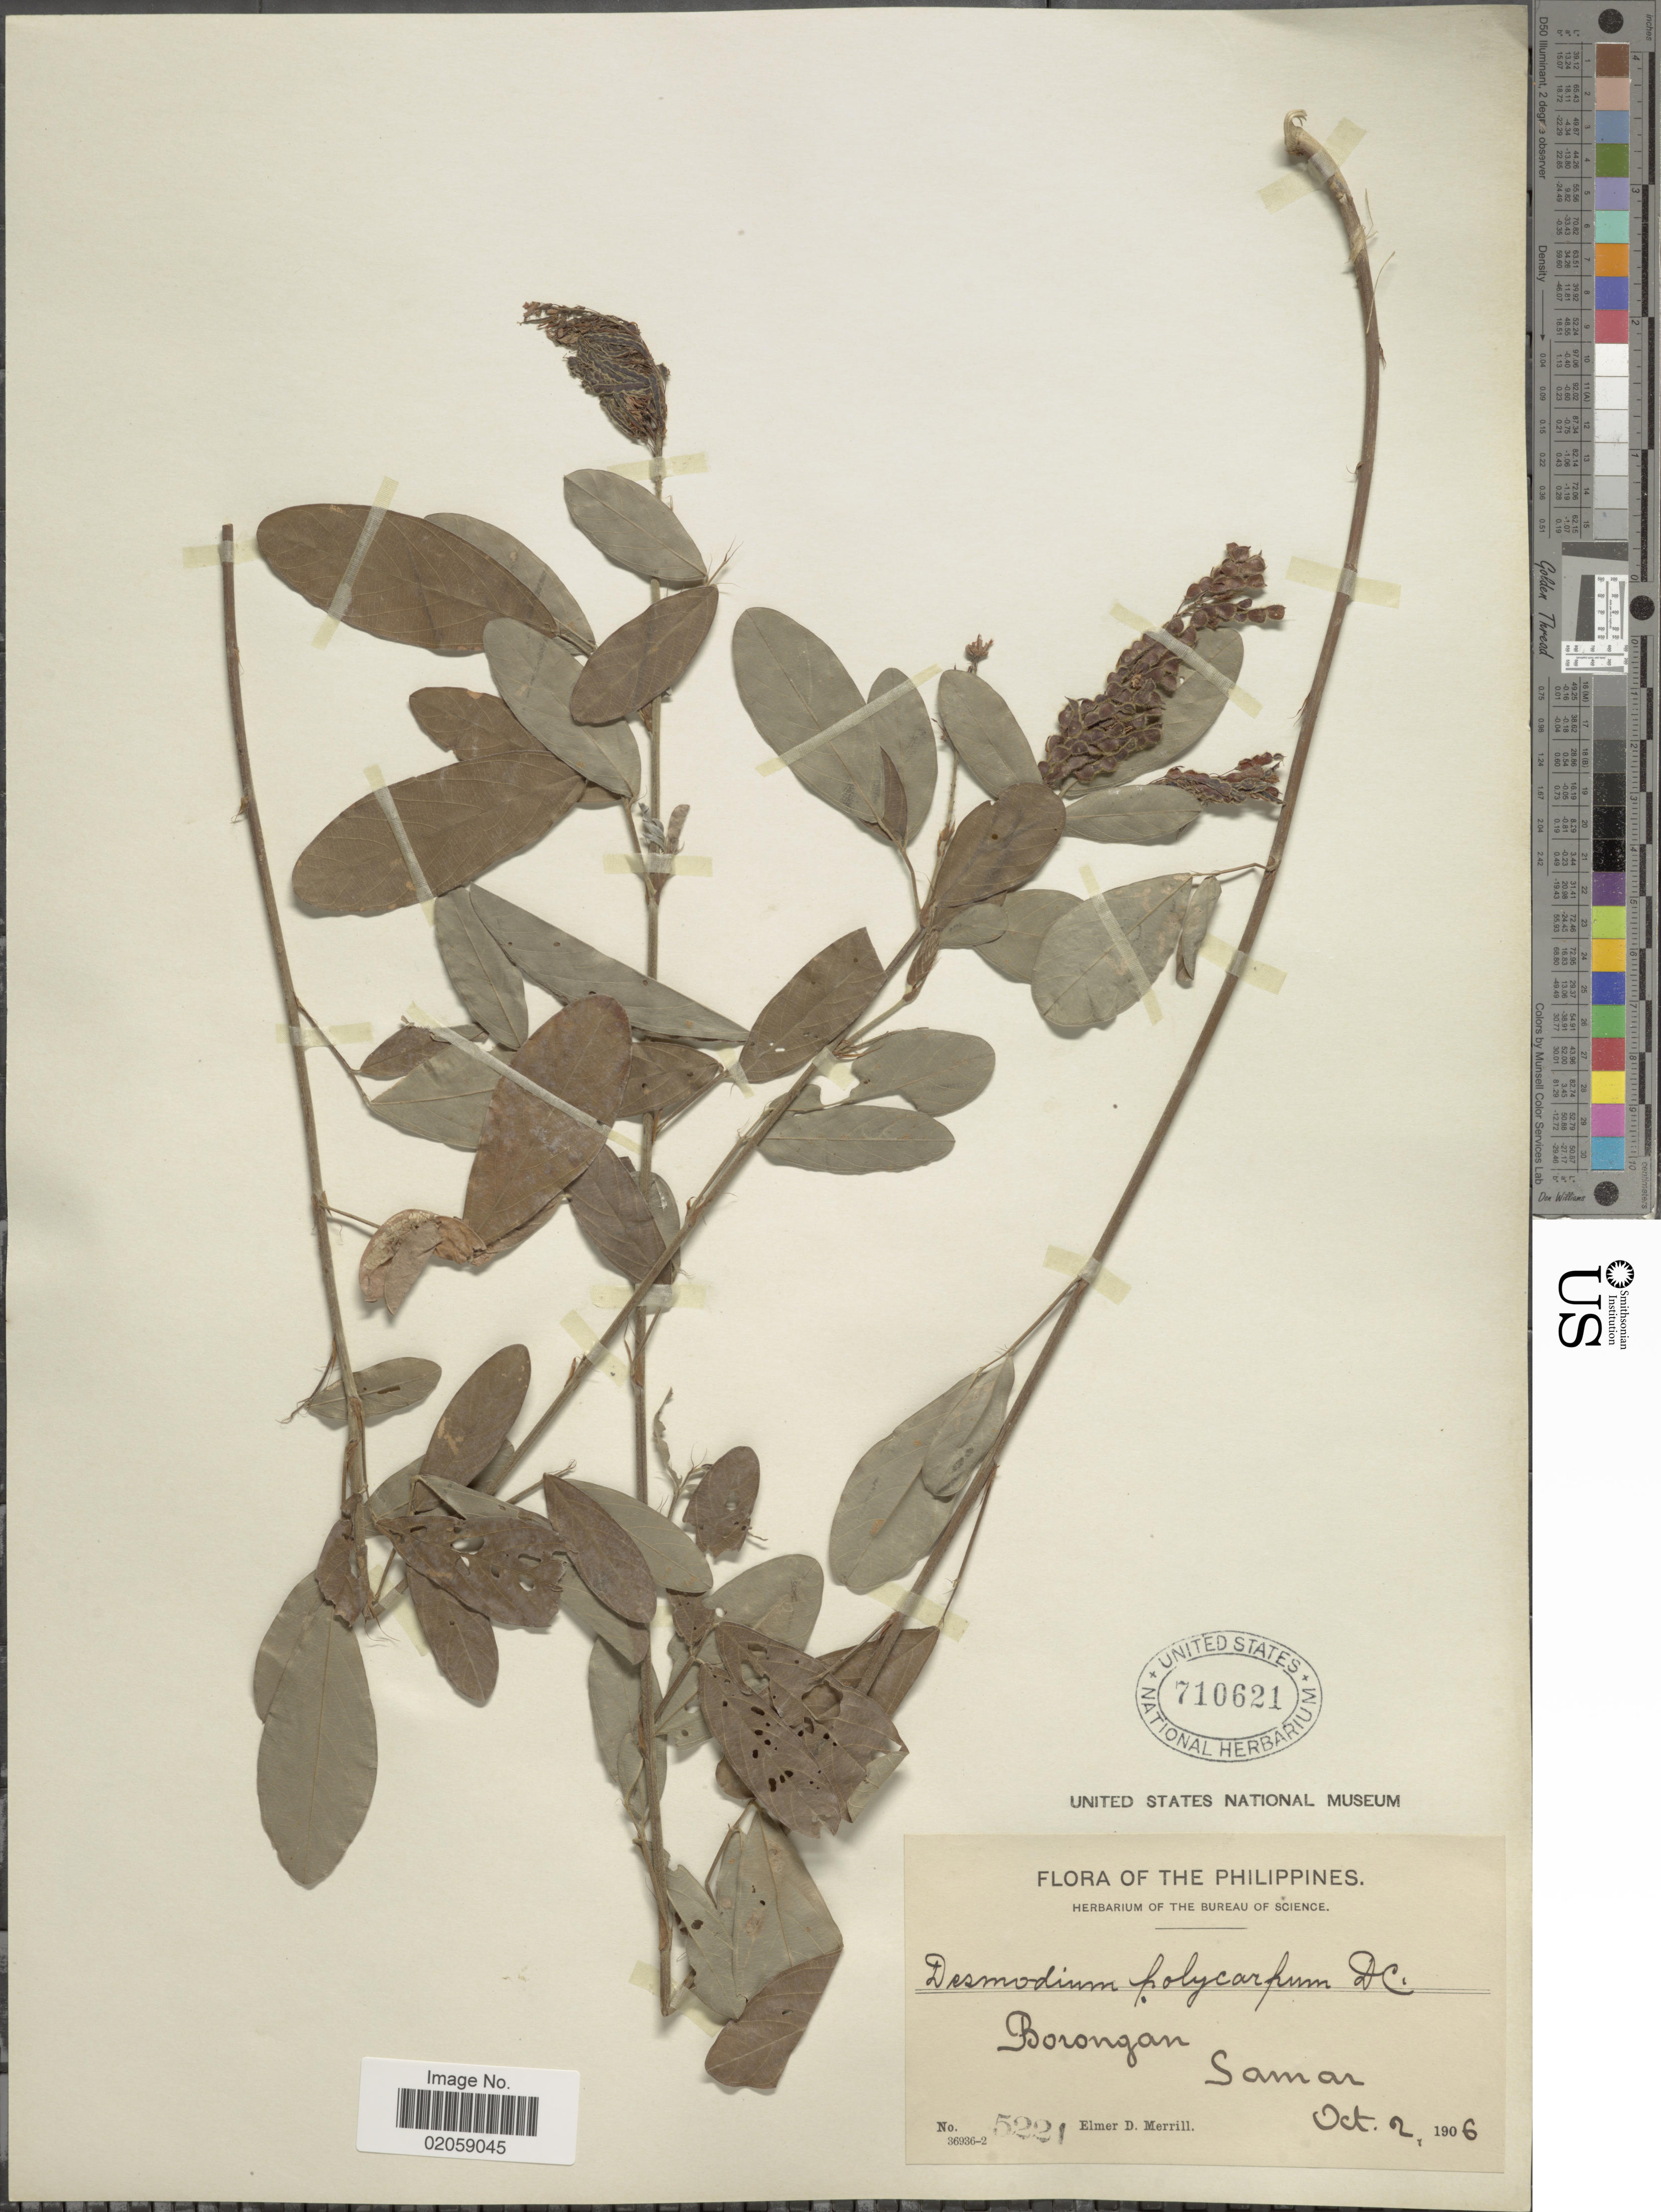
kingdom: Plantae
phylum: Tracheophyta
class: Magnoliopsida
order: Fabales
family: Fabaceae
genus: Grona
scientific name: Grona heterocarpos var. strigosa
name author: (Meeuwen) H. Ohashi & K. Ohashi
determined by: Strong, Mark T., (BOT), Smithsonian Institution - National Museum of Natural History (UNITED STATES)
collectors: E. D. Merrill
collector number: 5221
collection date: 1906-10-02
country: Philippines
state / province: Eastern Visayas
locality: Borongan, Samar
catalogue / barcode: US 710621